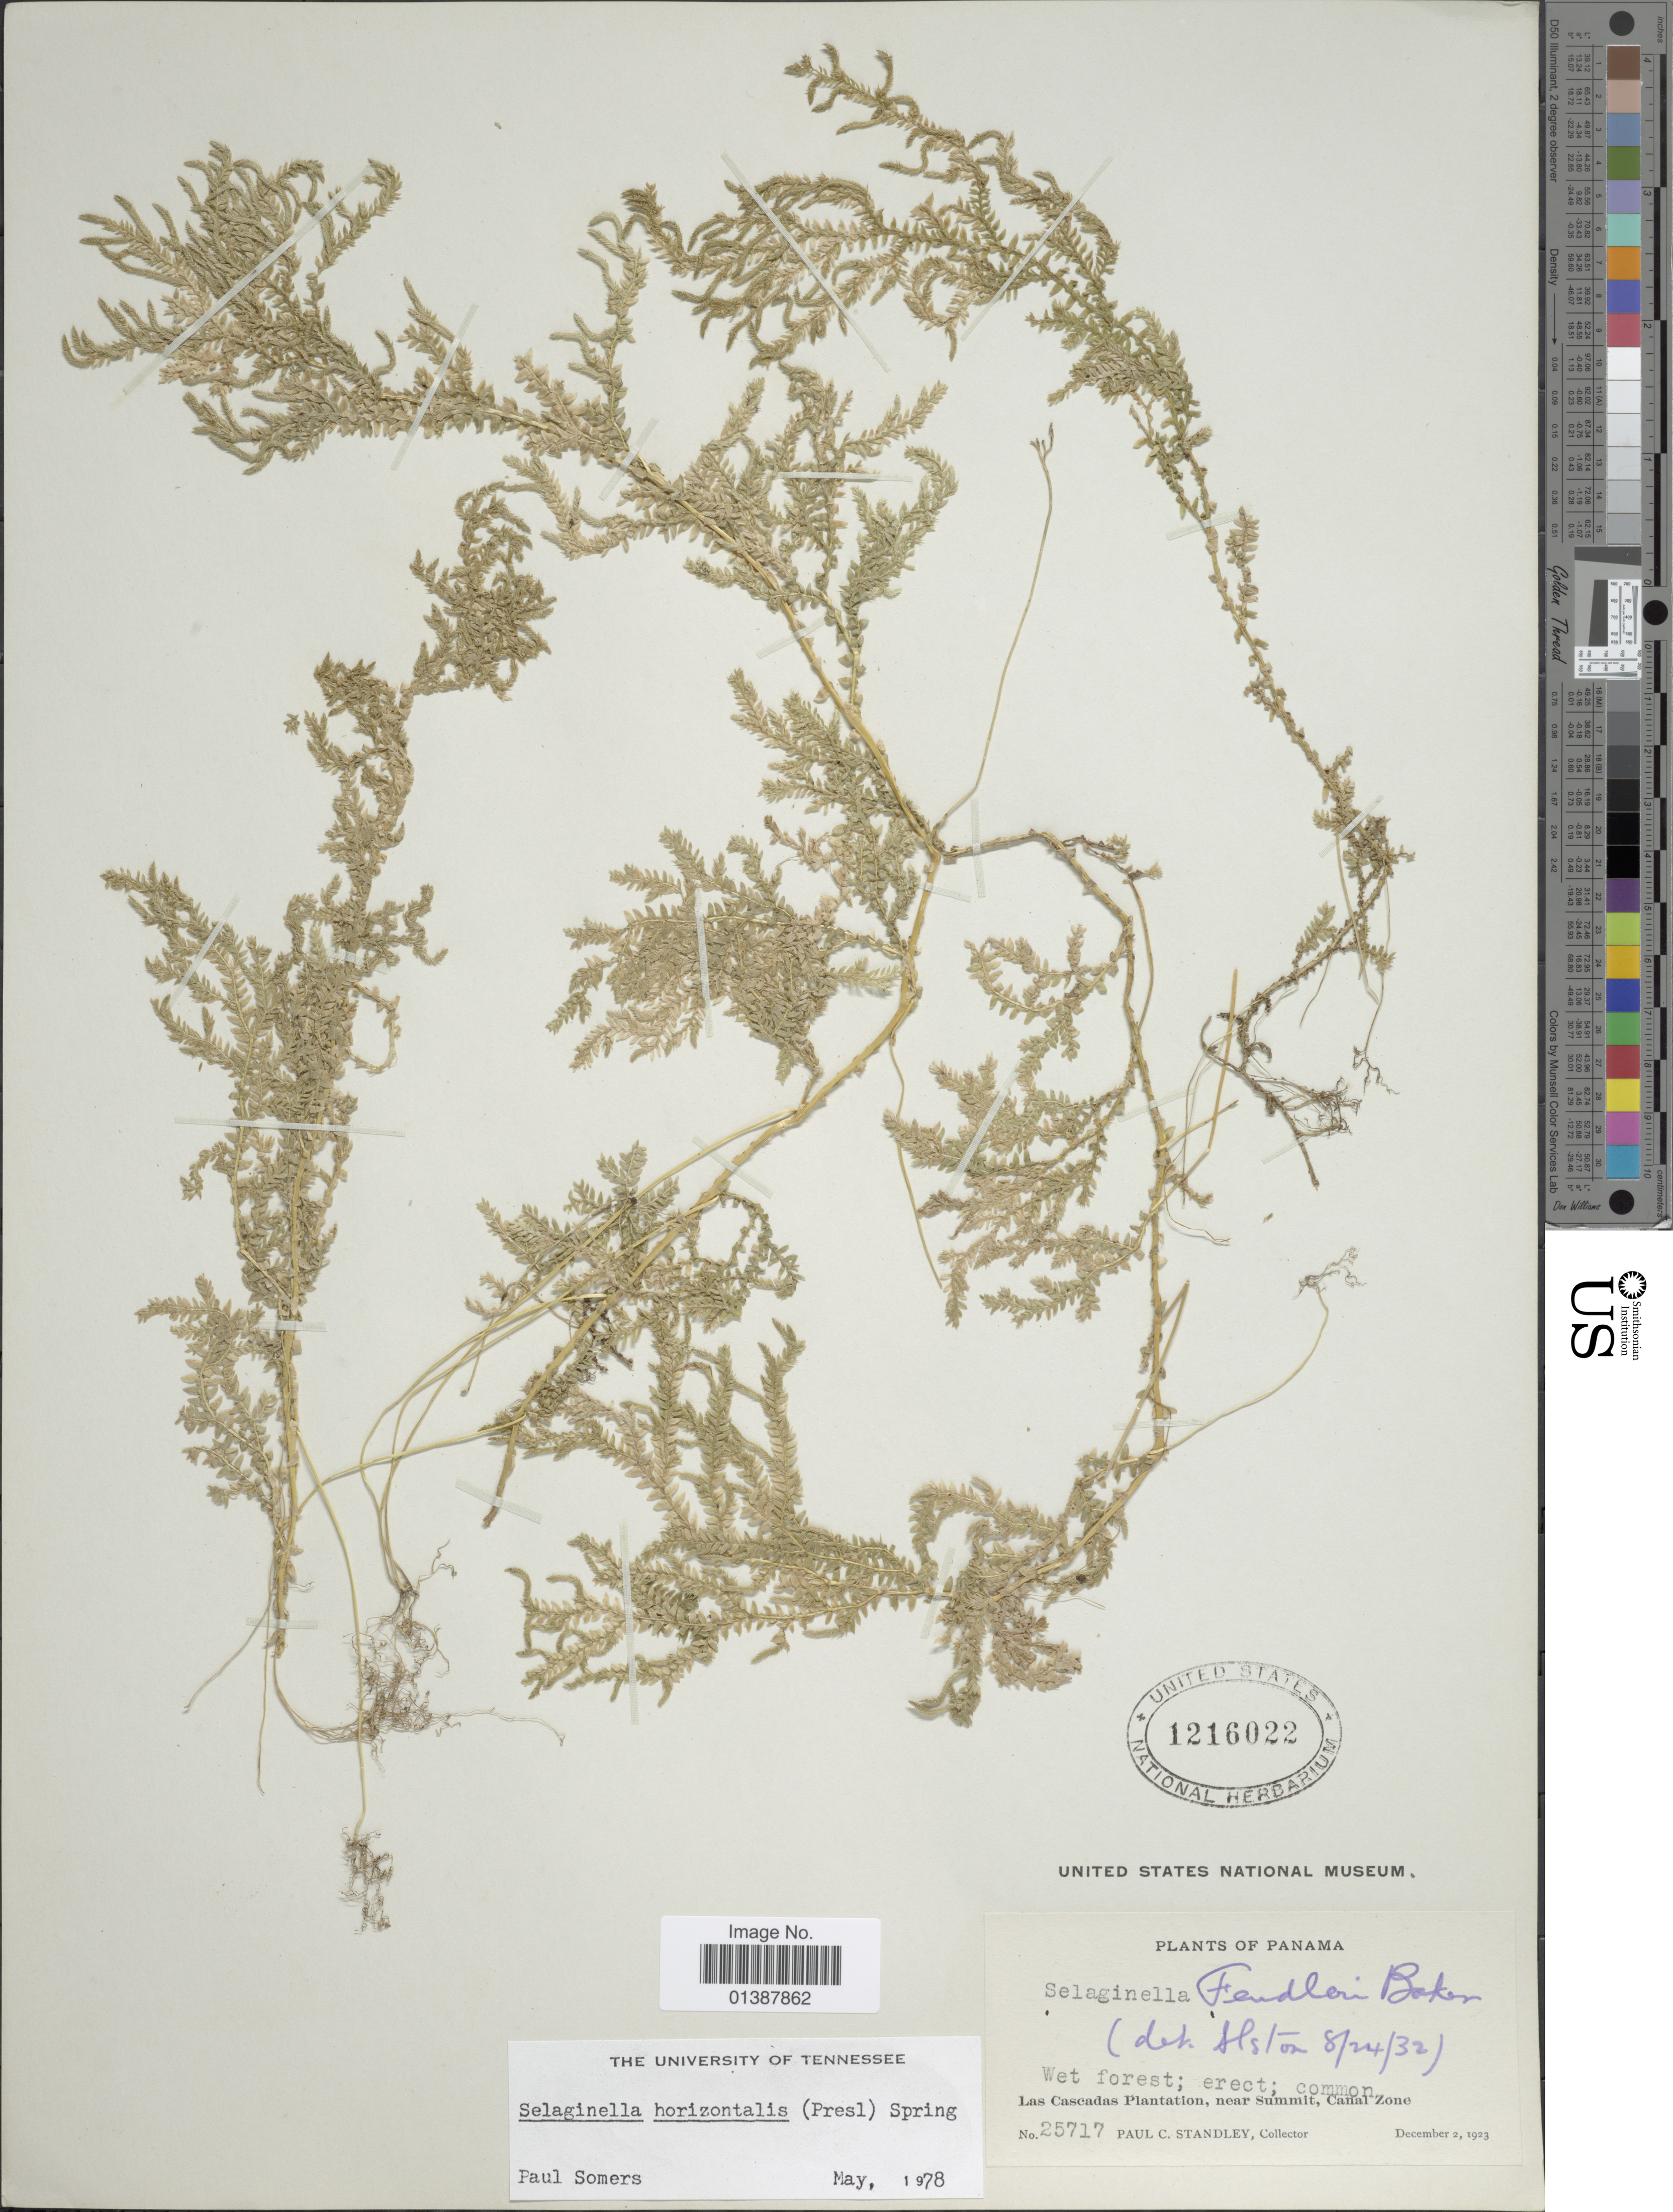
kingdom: Plantae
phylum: Tracheophyta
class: Lycopodiopsida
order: Selaginellales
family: Selaginellaceae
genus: Selaginella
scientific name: Selaginella horizontalis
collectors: P. C. Standley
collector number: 25717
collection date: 1923-12-02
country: Panama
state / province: Colón / Panamá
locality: Las Cascadas Plantation, near Summit, Canal Zone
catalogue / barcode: US 1216022